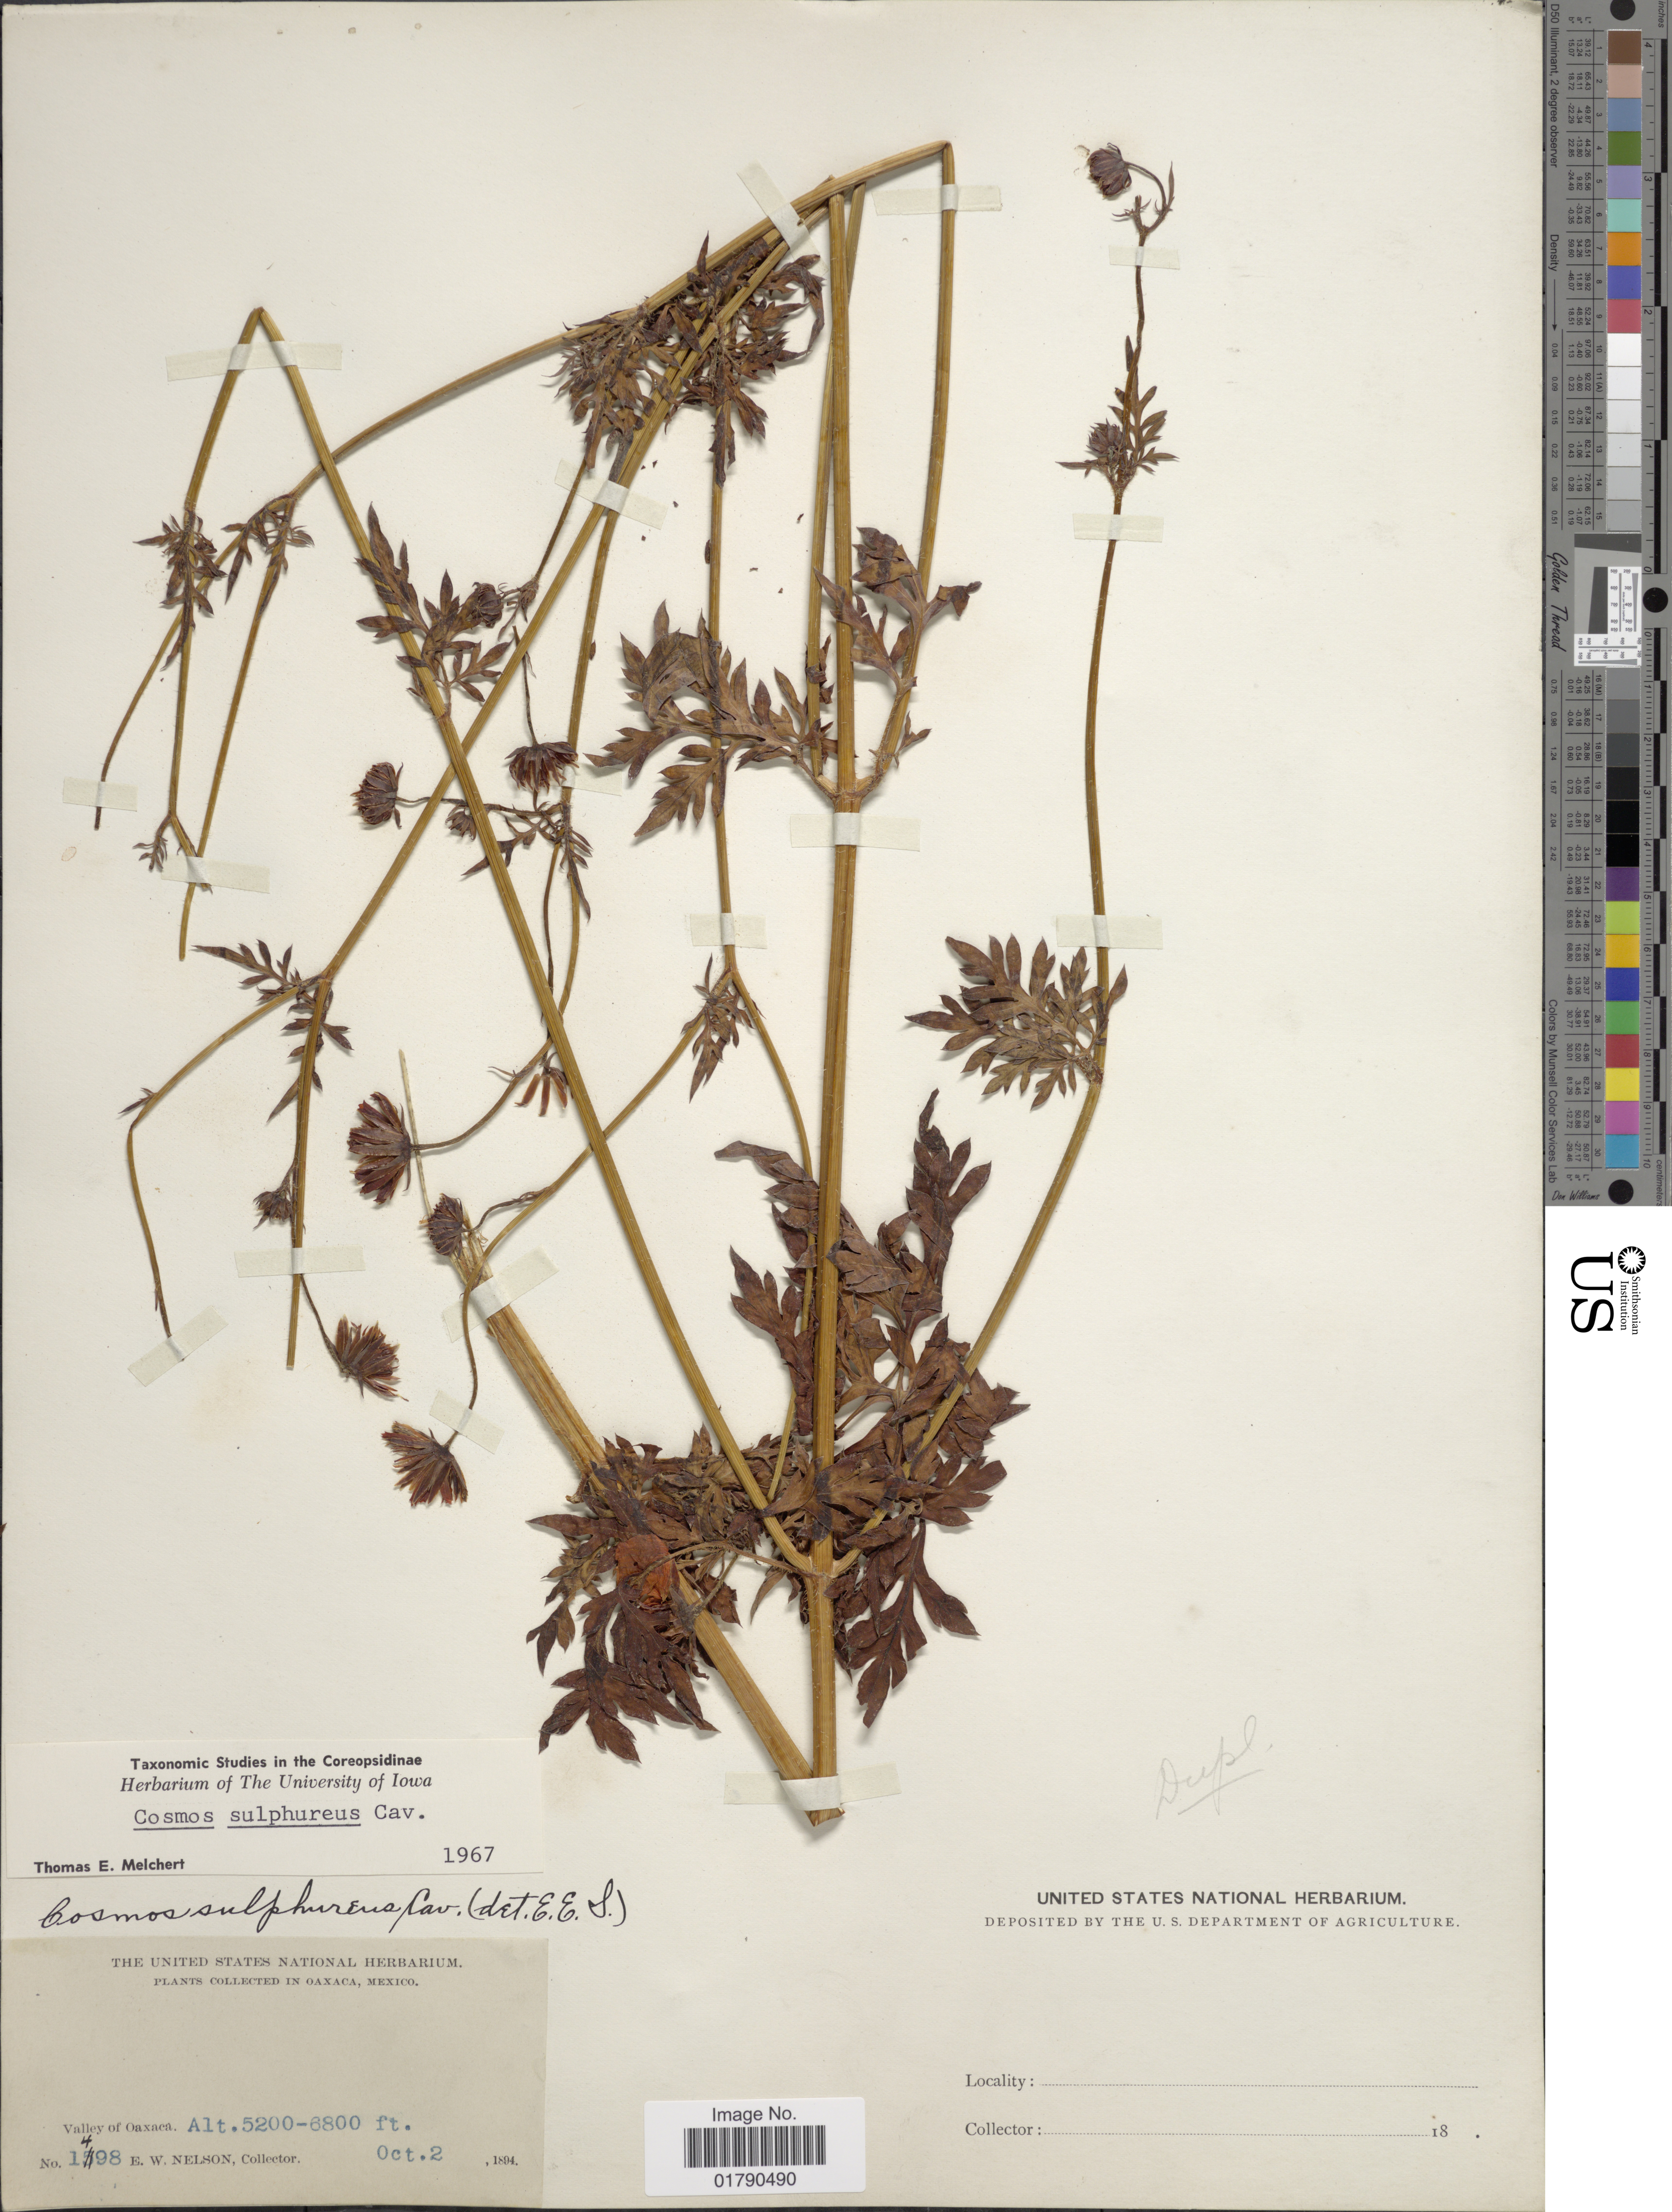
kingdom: Plantae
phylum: Tracheophyta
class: Magnoliopsida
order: Asterales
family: Asteraceae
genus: Cosmos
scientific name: Cosmos sulphureus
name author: Cav.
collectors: E. W. Nelson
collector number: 1498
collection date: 1894-10-02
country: Mexico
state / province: Oaxaca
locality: Valley of Oaxaca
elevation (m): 1585